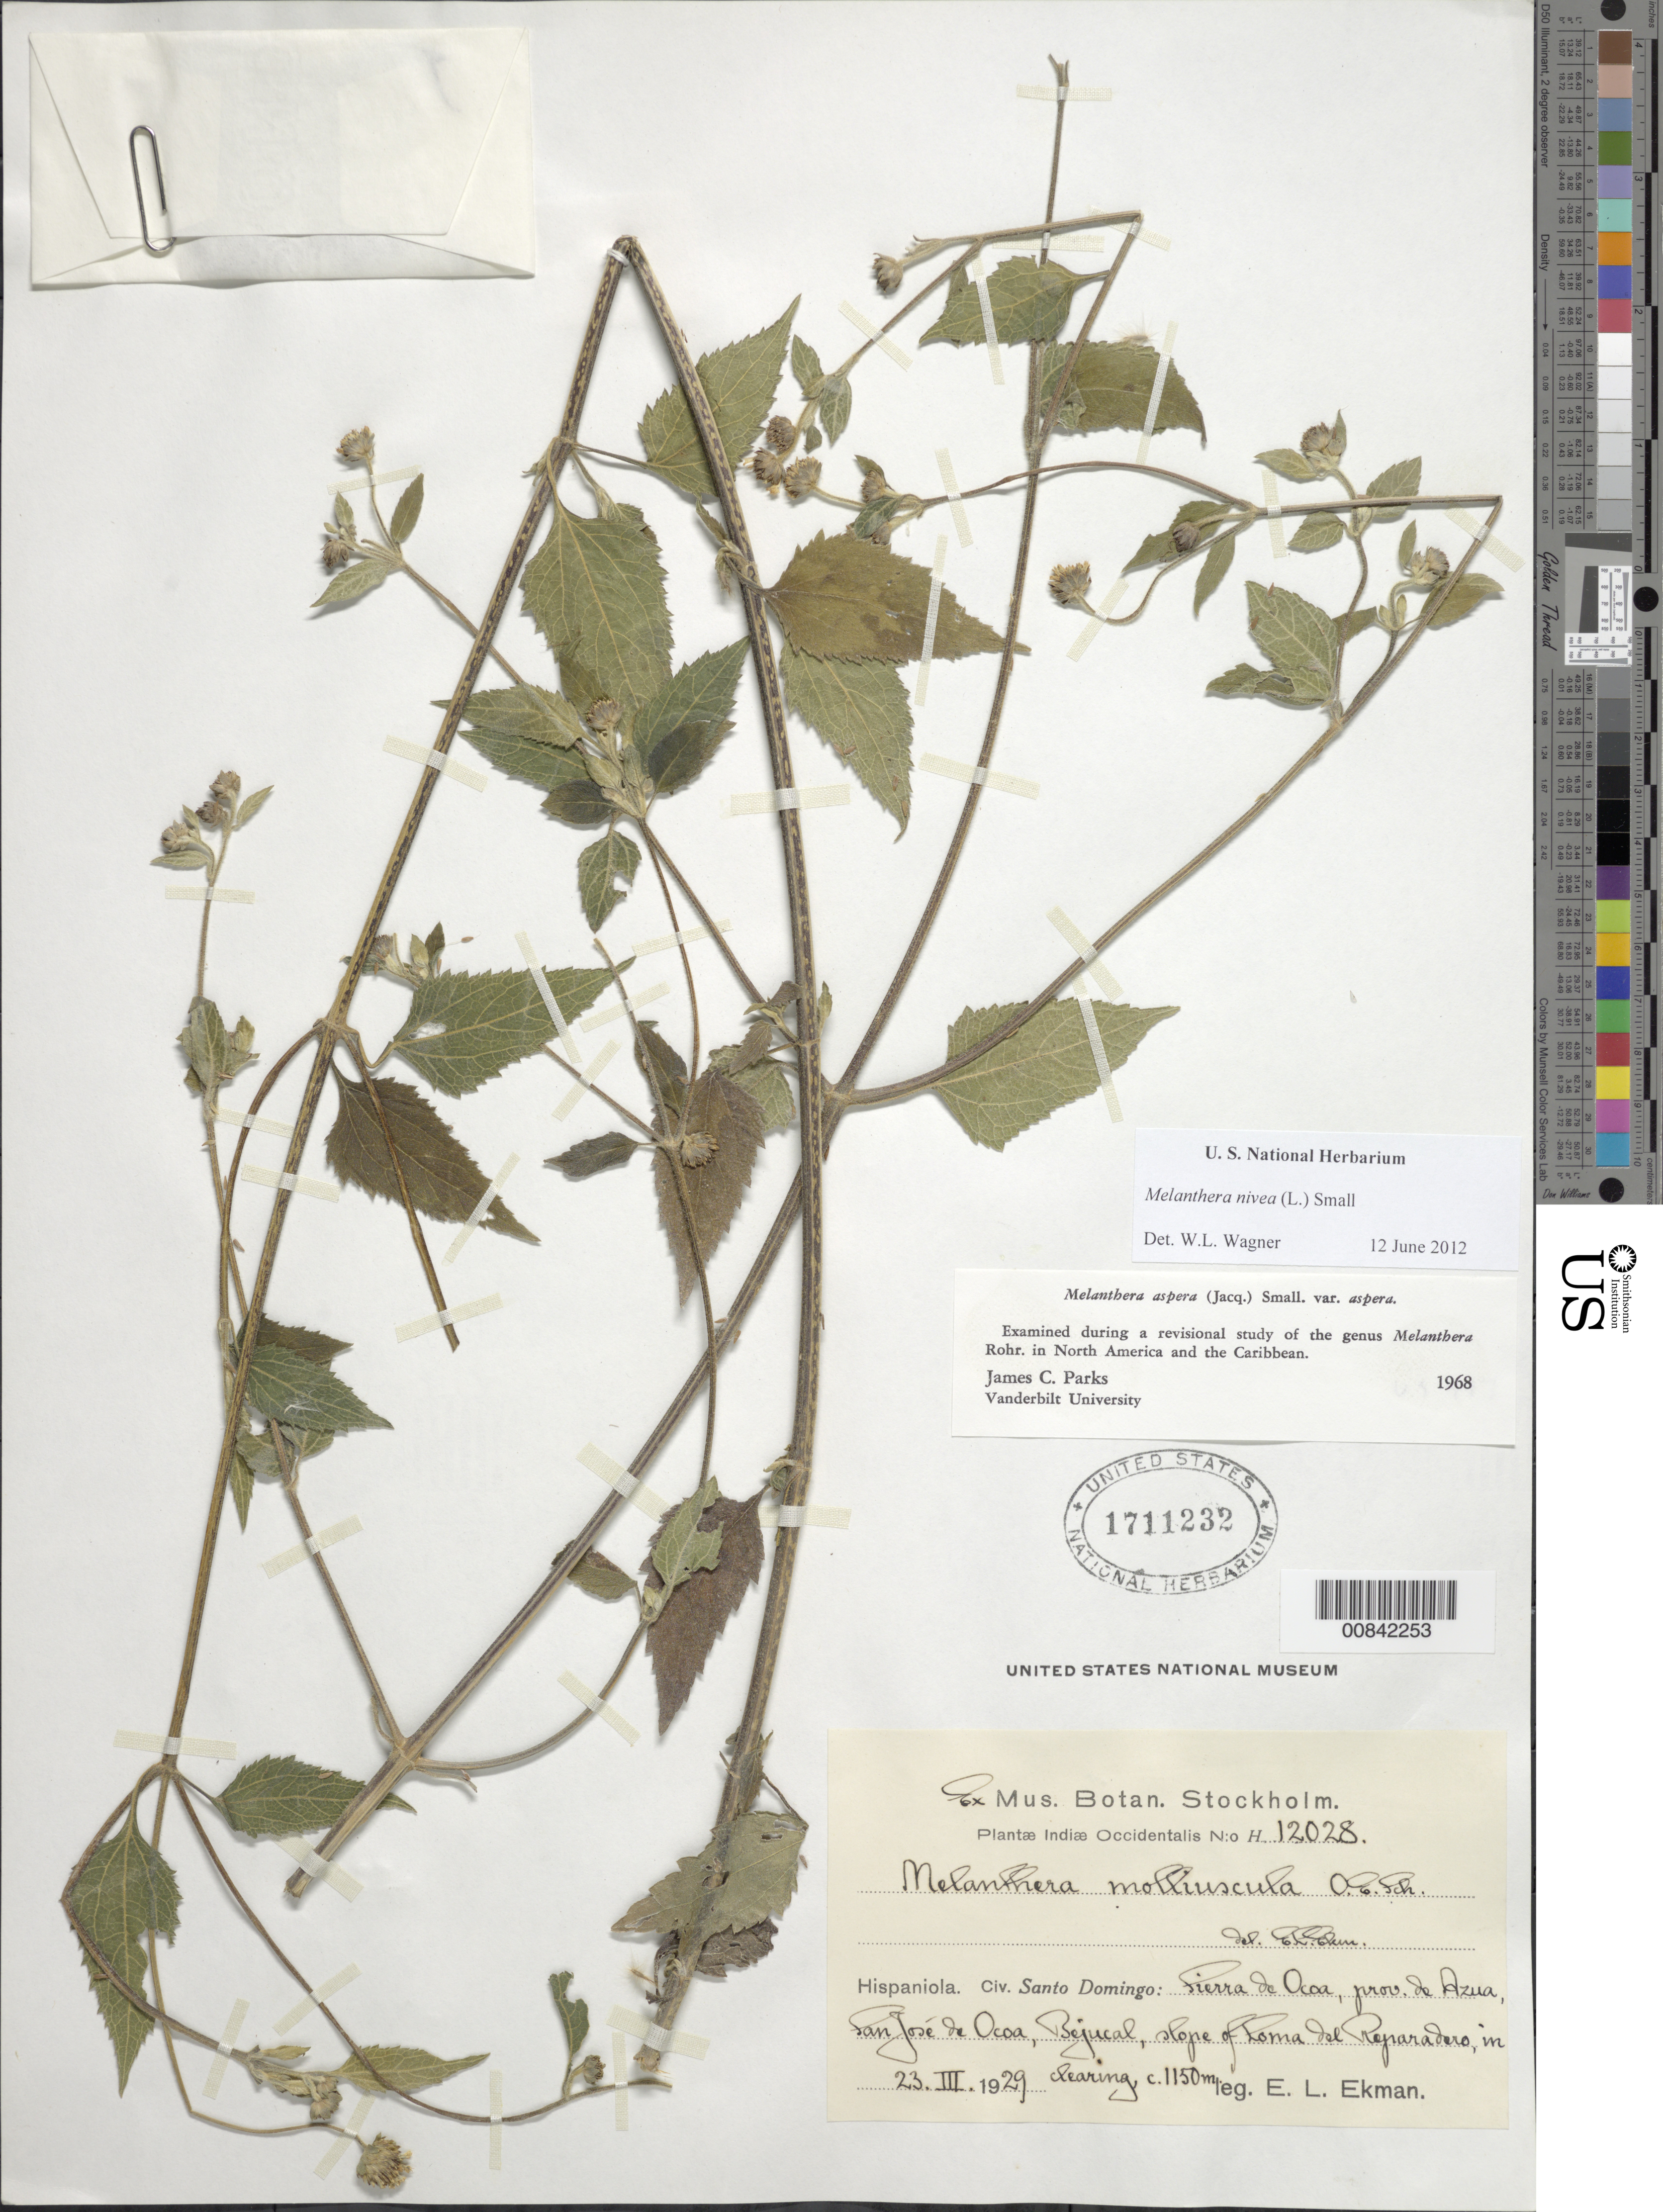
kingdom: Plantae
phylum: Tracheophyta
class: Magnoliopsida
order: Asterales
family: Asteraceae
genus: Melanthera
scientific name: Melanthera nivea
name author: (L.) Small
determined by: Parks, J. C.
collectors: E. L. Ekman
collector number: H 12028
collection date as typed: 23 Mar 1929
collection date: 1929-03-23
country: Dominican Republic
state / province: Azua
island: Hispaniola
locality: Sierra de Ocoa, San José de Ocoa, Bejucal, slope of Loma de "Reyrardero"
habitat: Clearing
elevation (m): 1150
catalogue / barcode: US 1711232